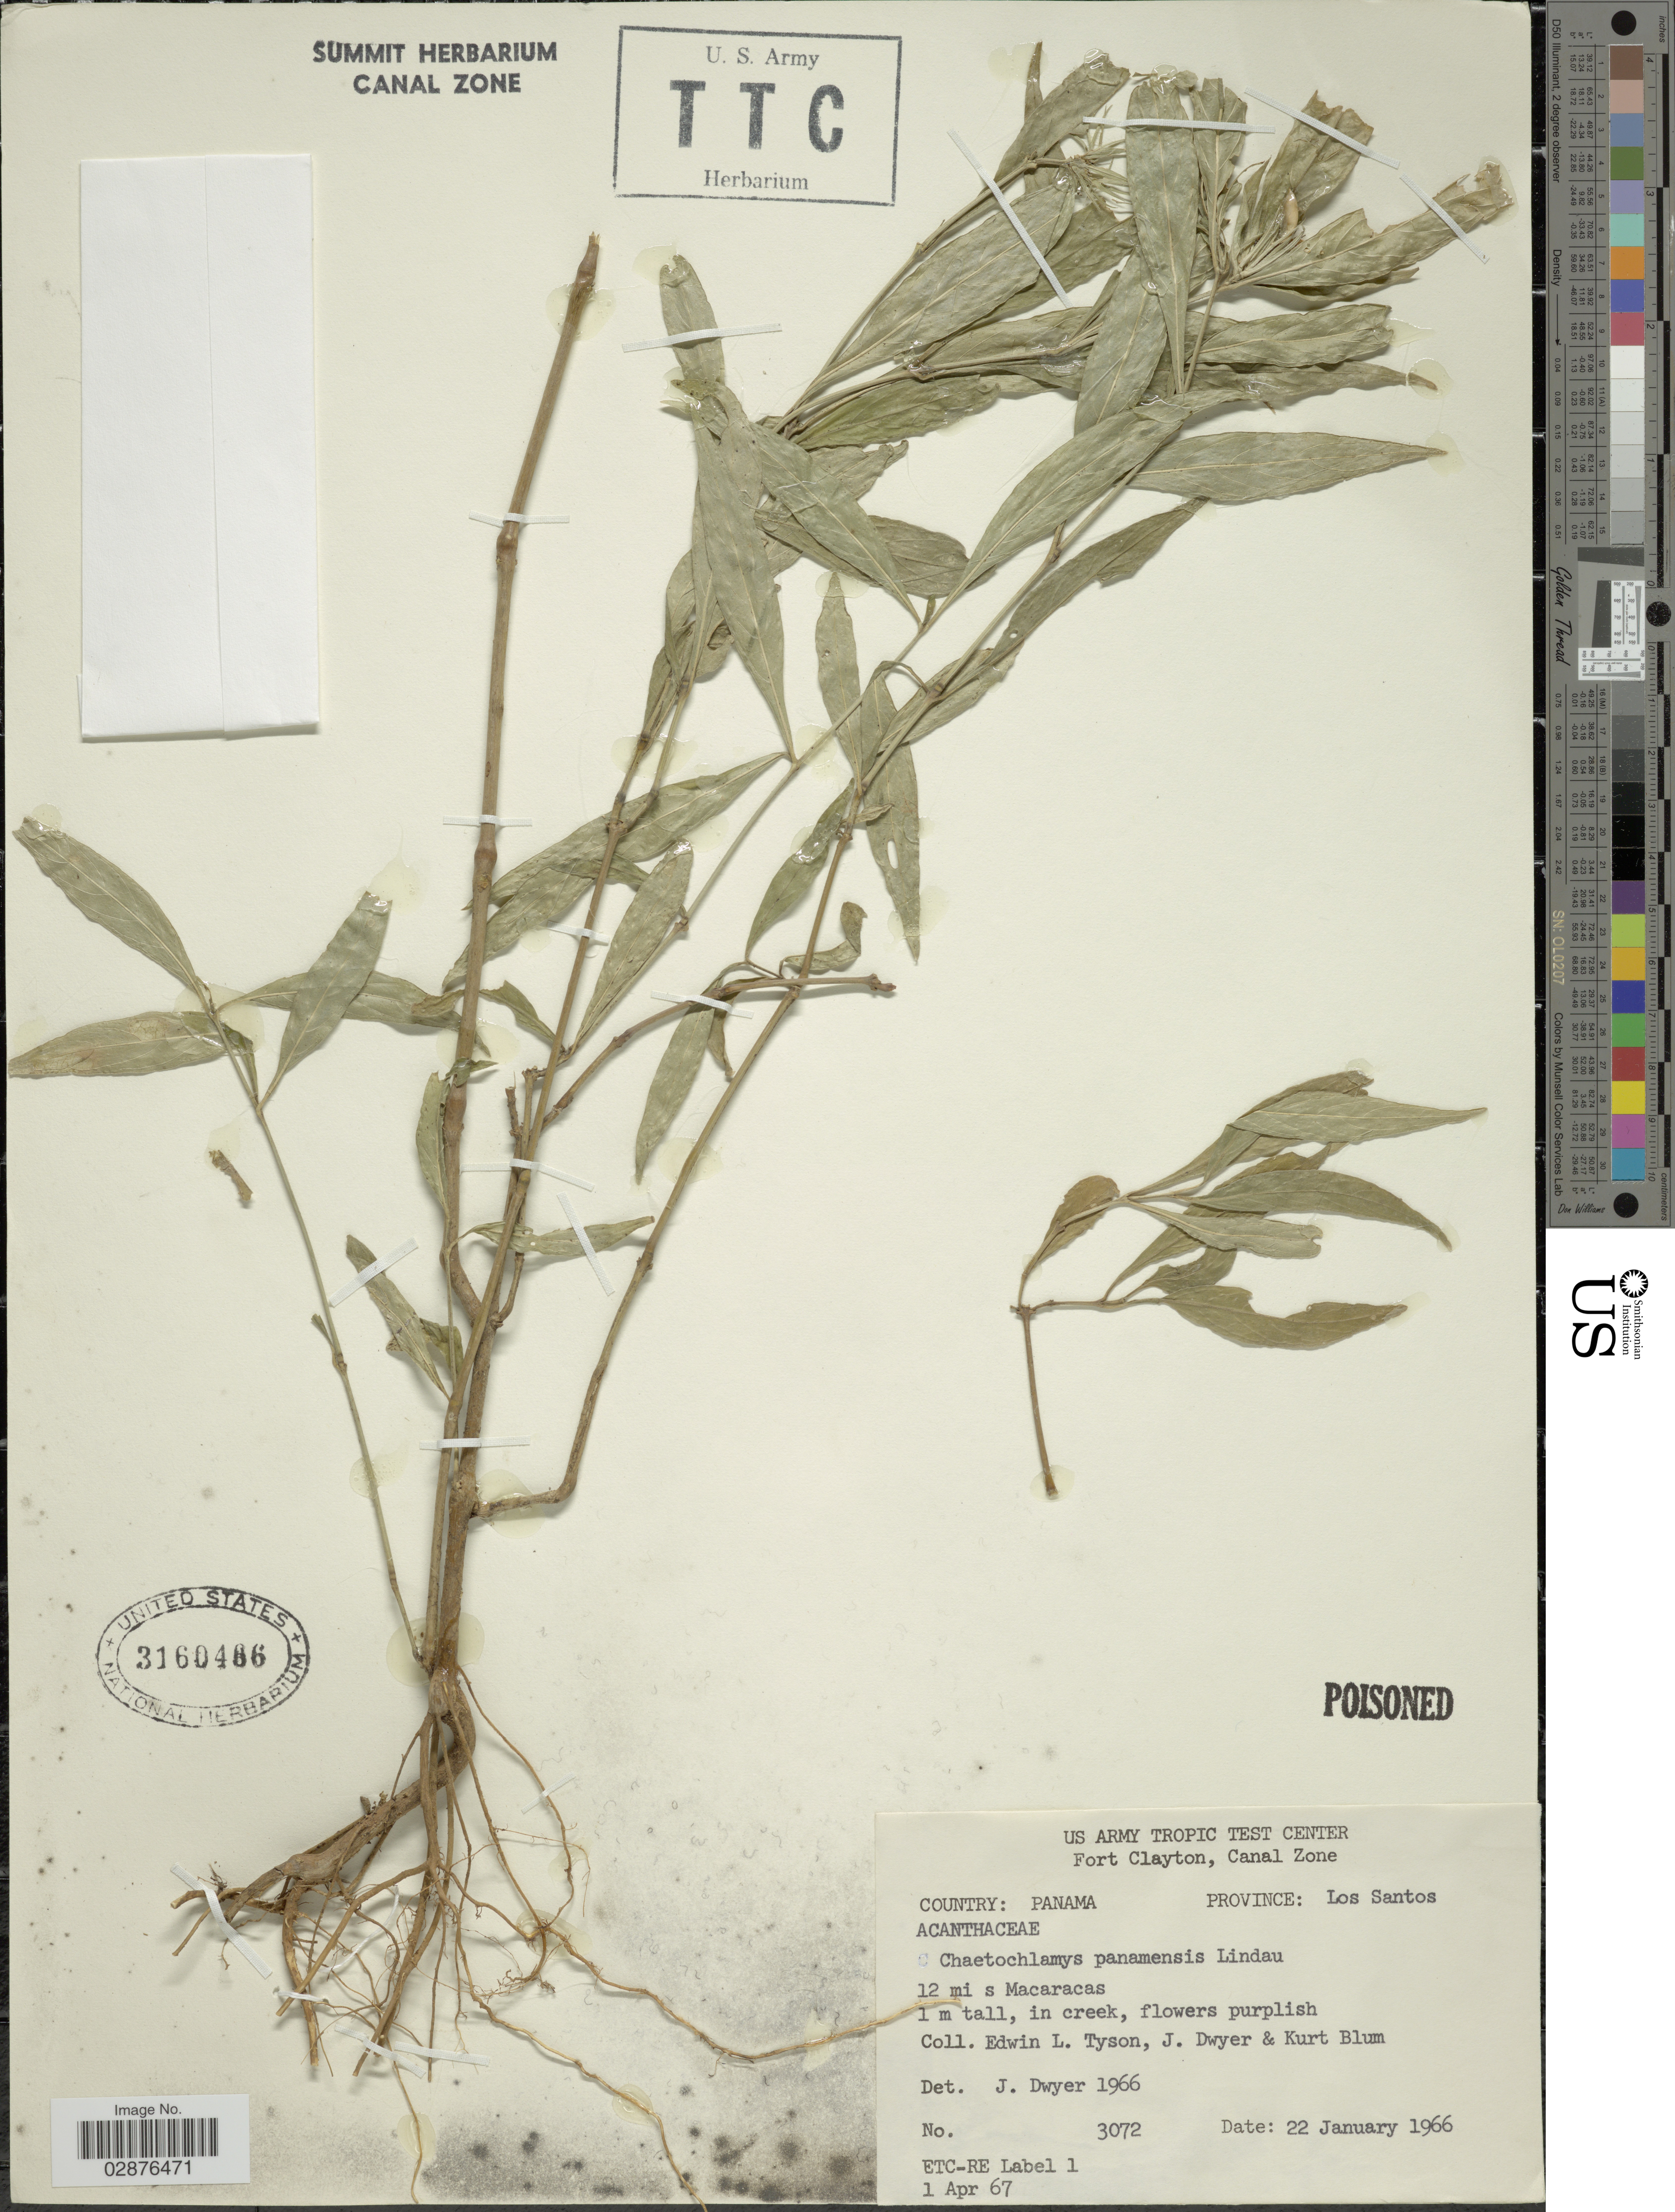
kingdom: Plantae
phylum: Tracheophyta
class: Magnoliopsida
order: Lamiales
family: Acanthaceae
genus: Justicia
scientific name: Justicia isthmensis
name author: T.F. Daniel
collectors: E. L. Tyson, J. Dwyer & K. E. Blum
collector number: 3072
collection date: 1966-01-22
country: Panama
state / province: Los Santos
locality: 12 mi s Macaracas.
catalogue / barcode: US 3160486